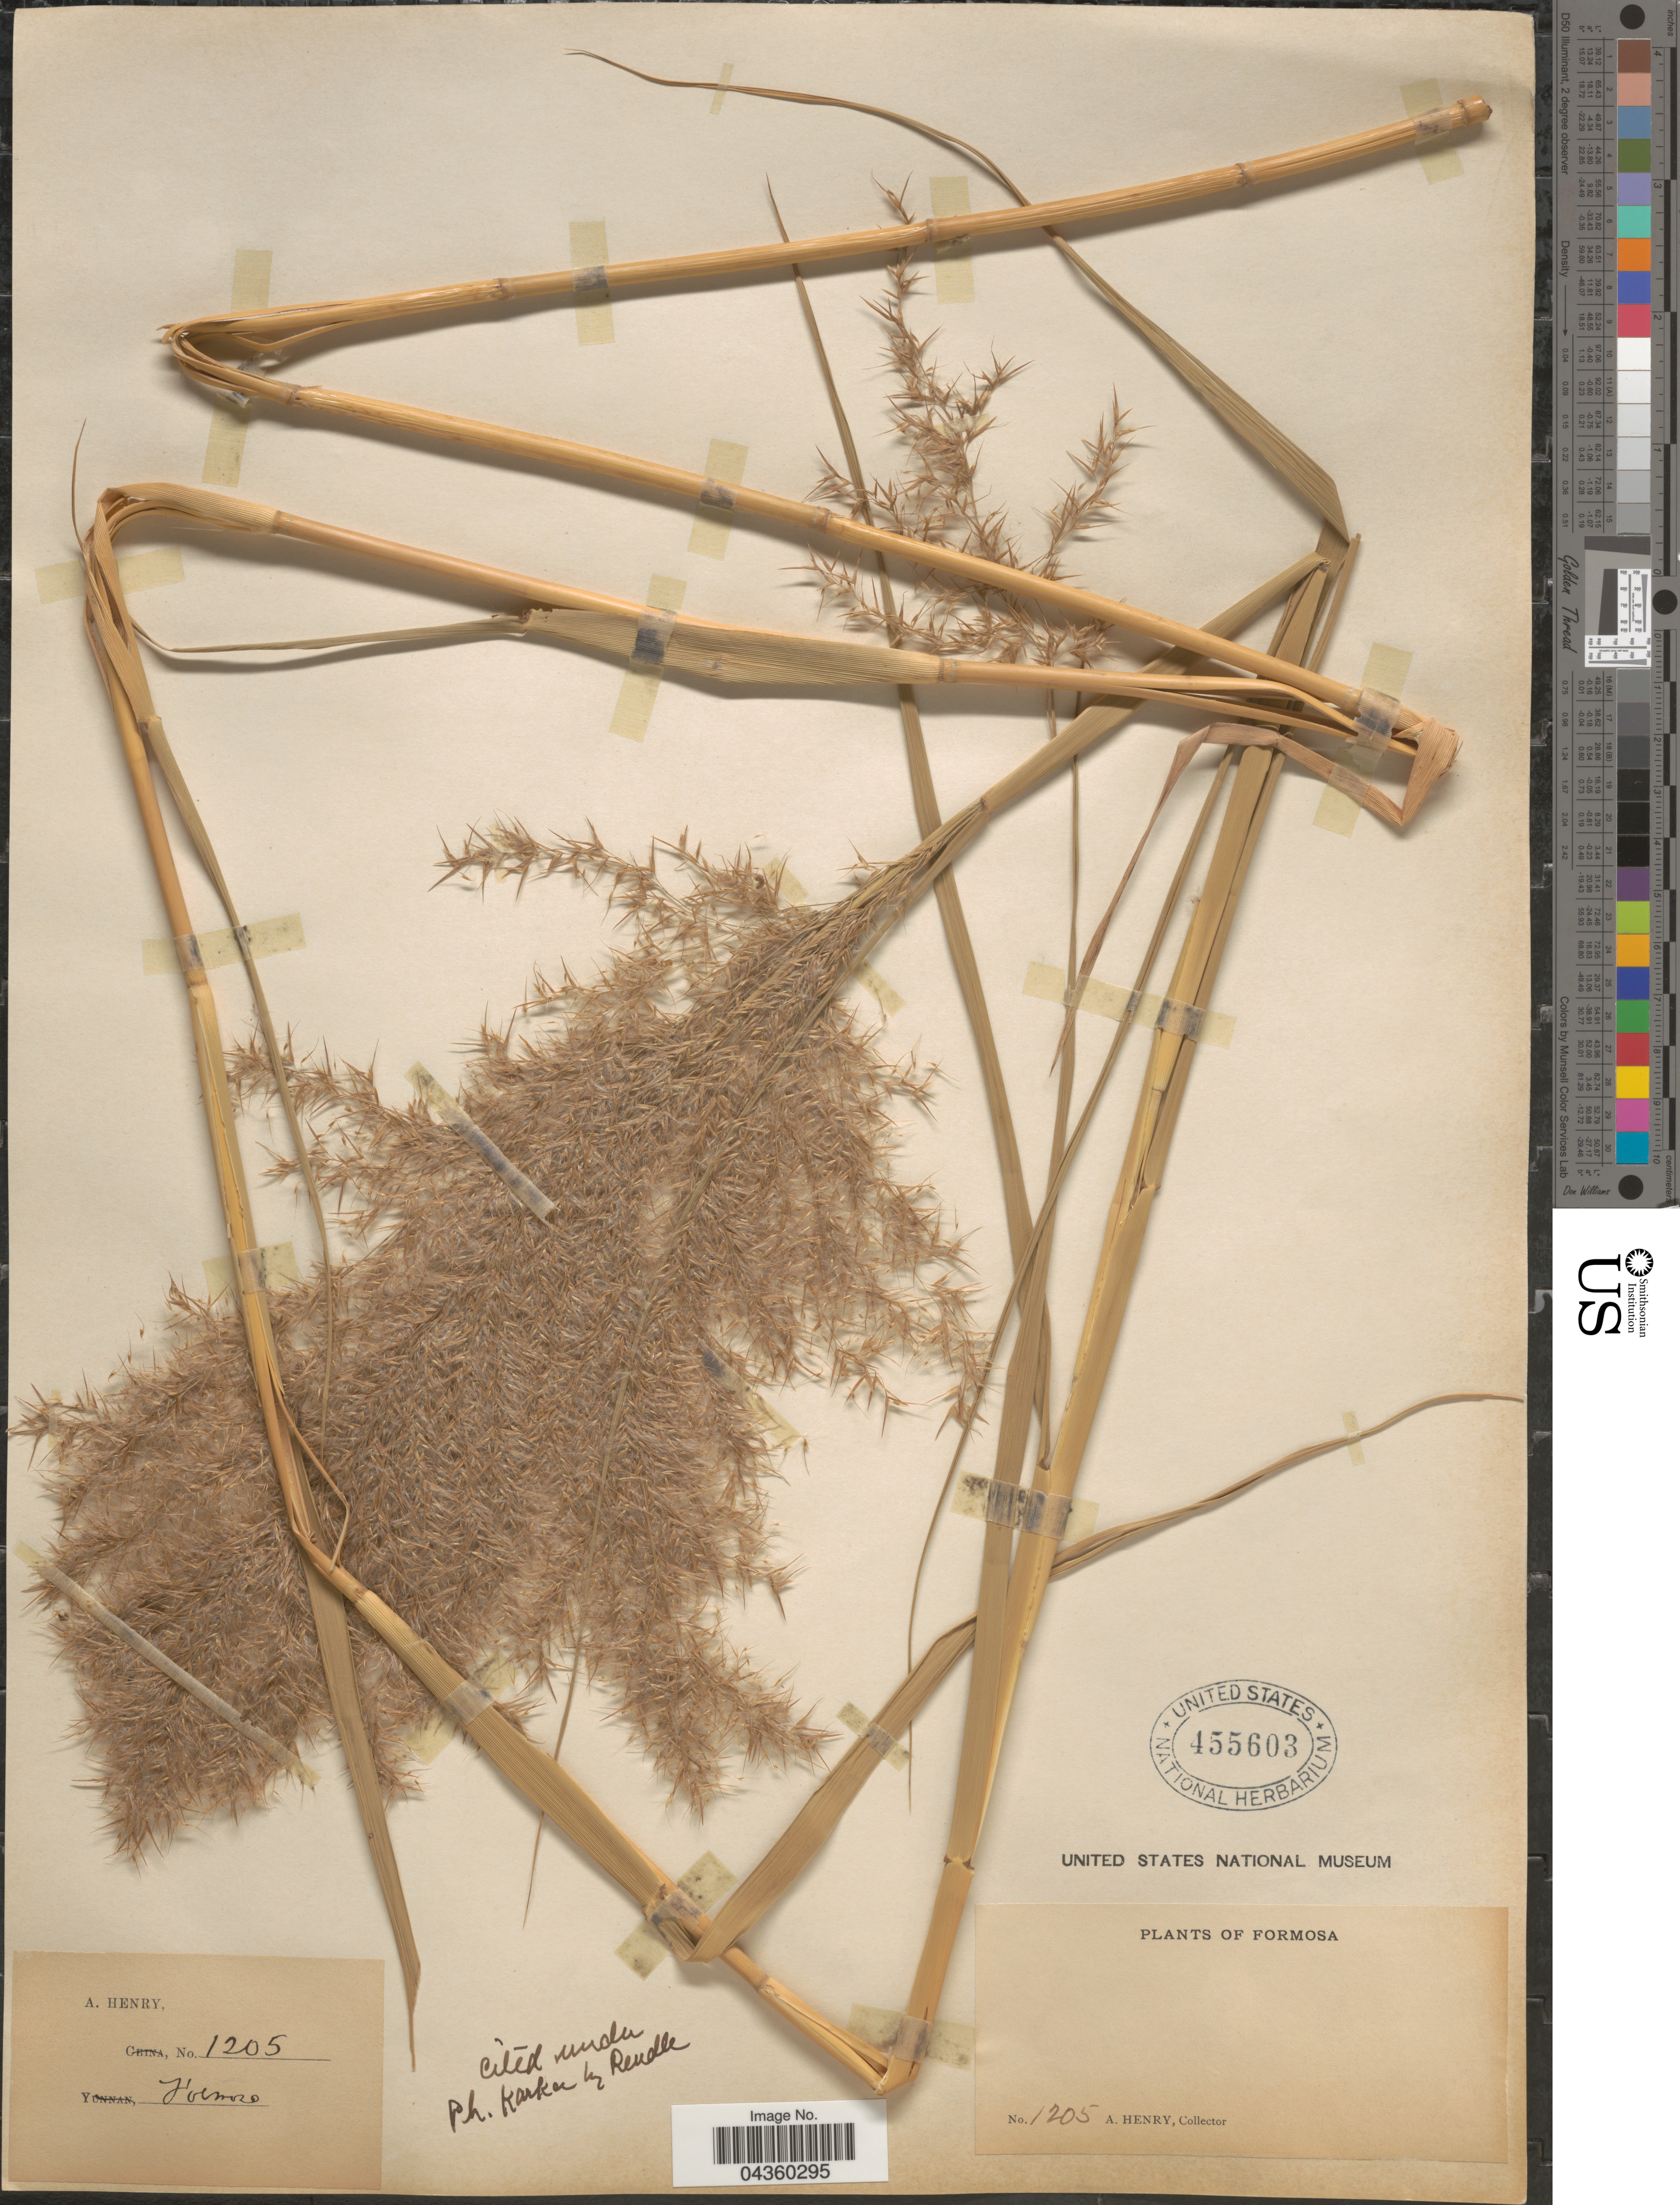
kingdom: Plantae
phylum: Tracheophyta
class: Liliopsida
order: Poales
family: Poaceae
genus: Phragmites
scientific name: Phragmites karka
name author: (Retz.) Trin. ex Steud.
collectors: A. Henry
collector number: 1205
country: Taiwan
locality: Formosa.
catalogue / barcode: US 455603